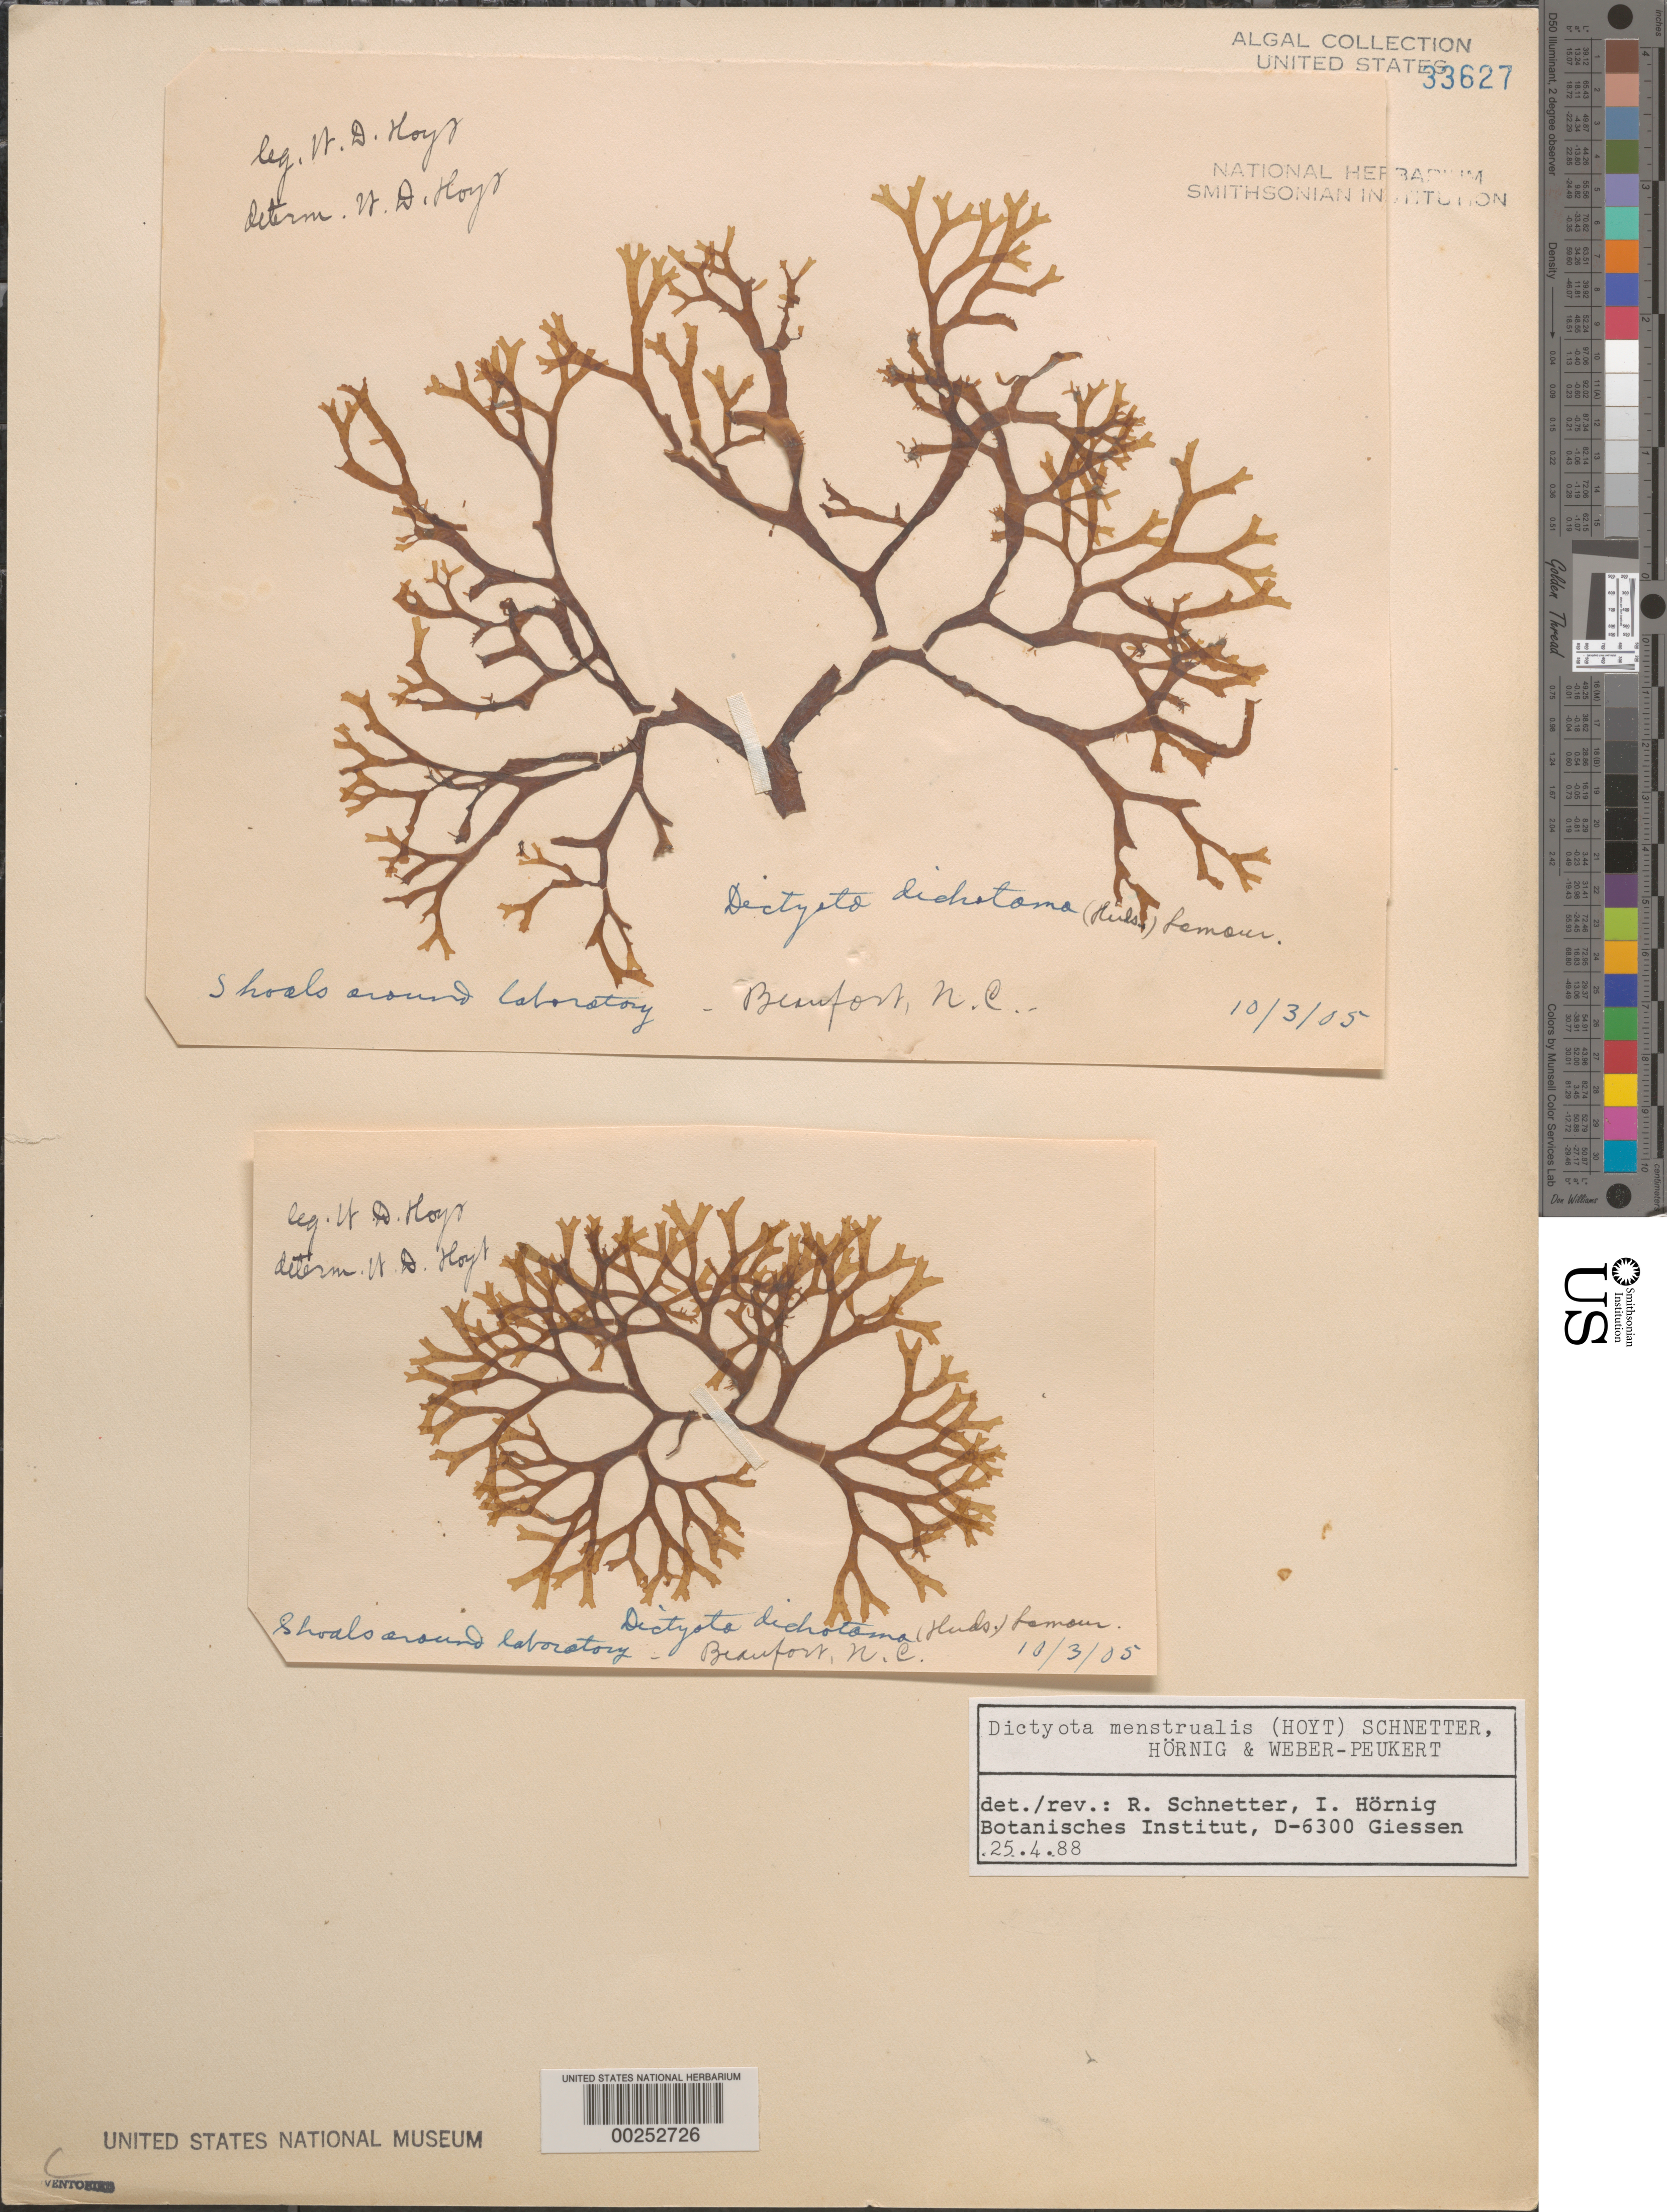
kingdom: Chromista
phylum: Ochrophyta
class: Phaeophyceae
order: Dictyotales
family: Dictyotaceae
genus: Dictyota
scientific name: Dictyota menstrualis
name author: (Hoyt) Schnetter et al.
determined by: Schnetter, R.; Hörnig, I.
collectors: W. D. Hoyt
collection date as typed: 03 Oct 1905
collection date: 1905-10-03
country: United States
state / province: North Carolina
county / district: Carteret County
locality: Beaufort, coral reef 20 miles offshore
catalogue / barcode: US 33627